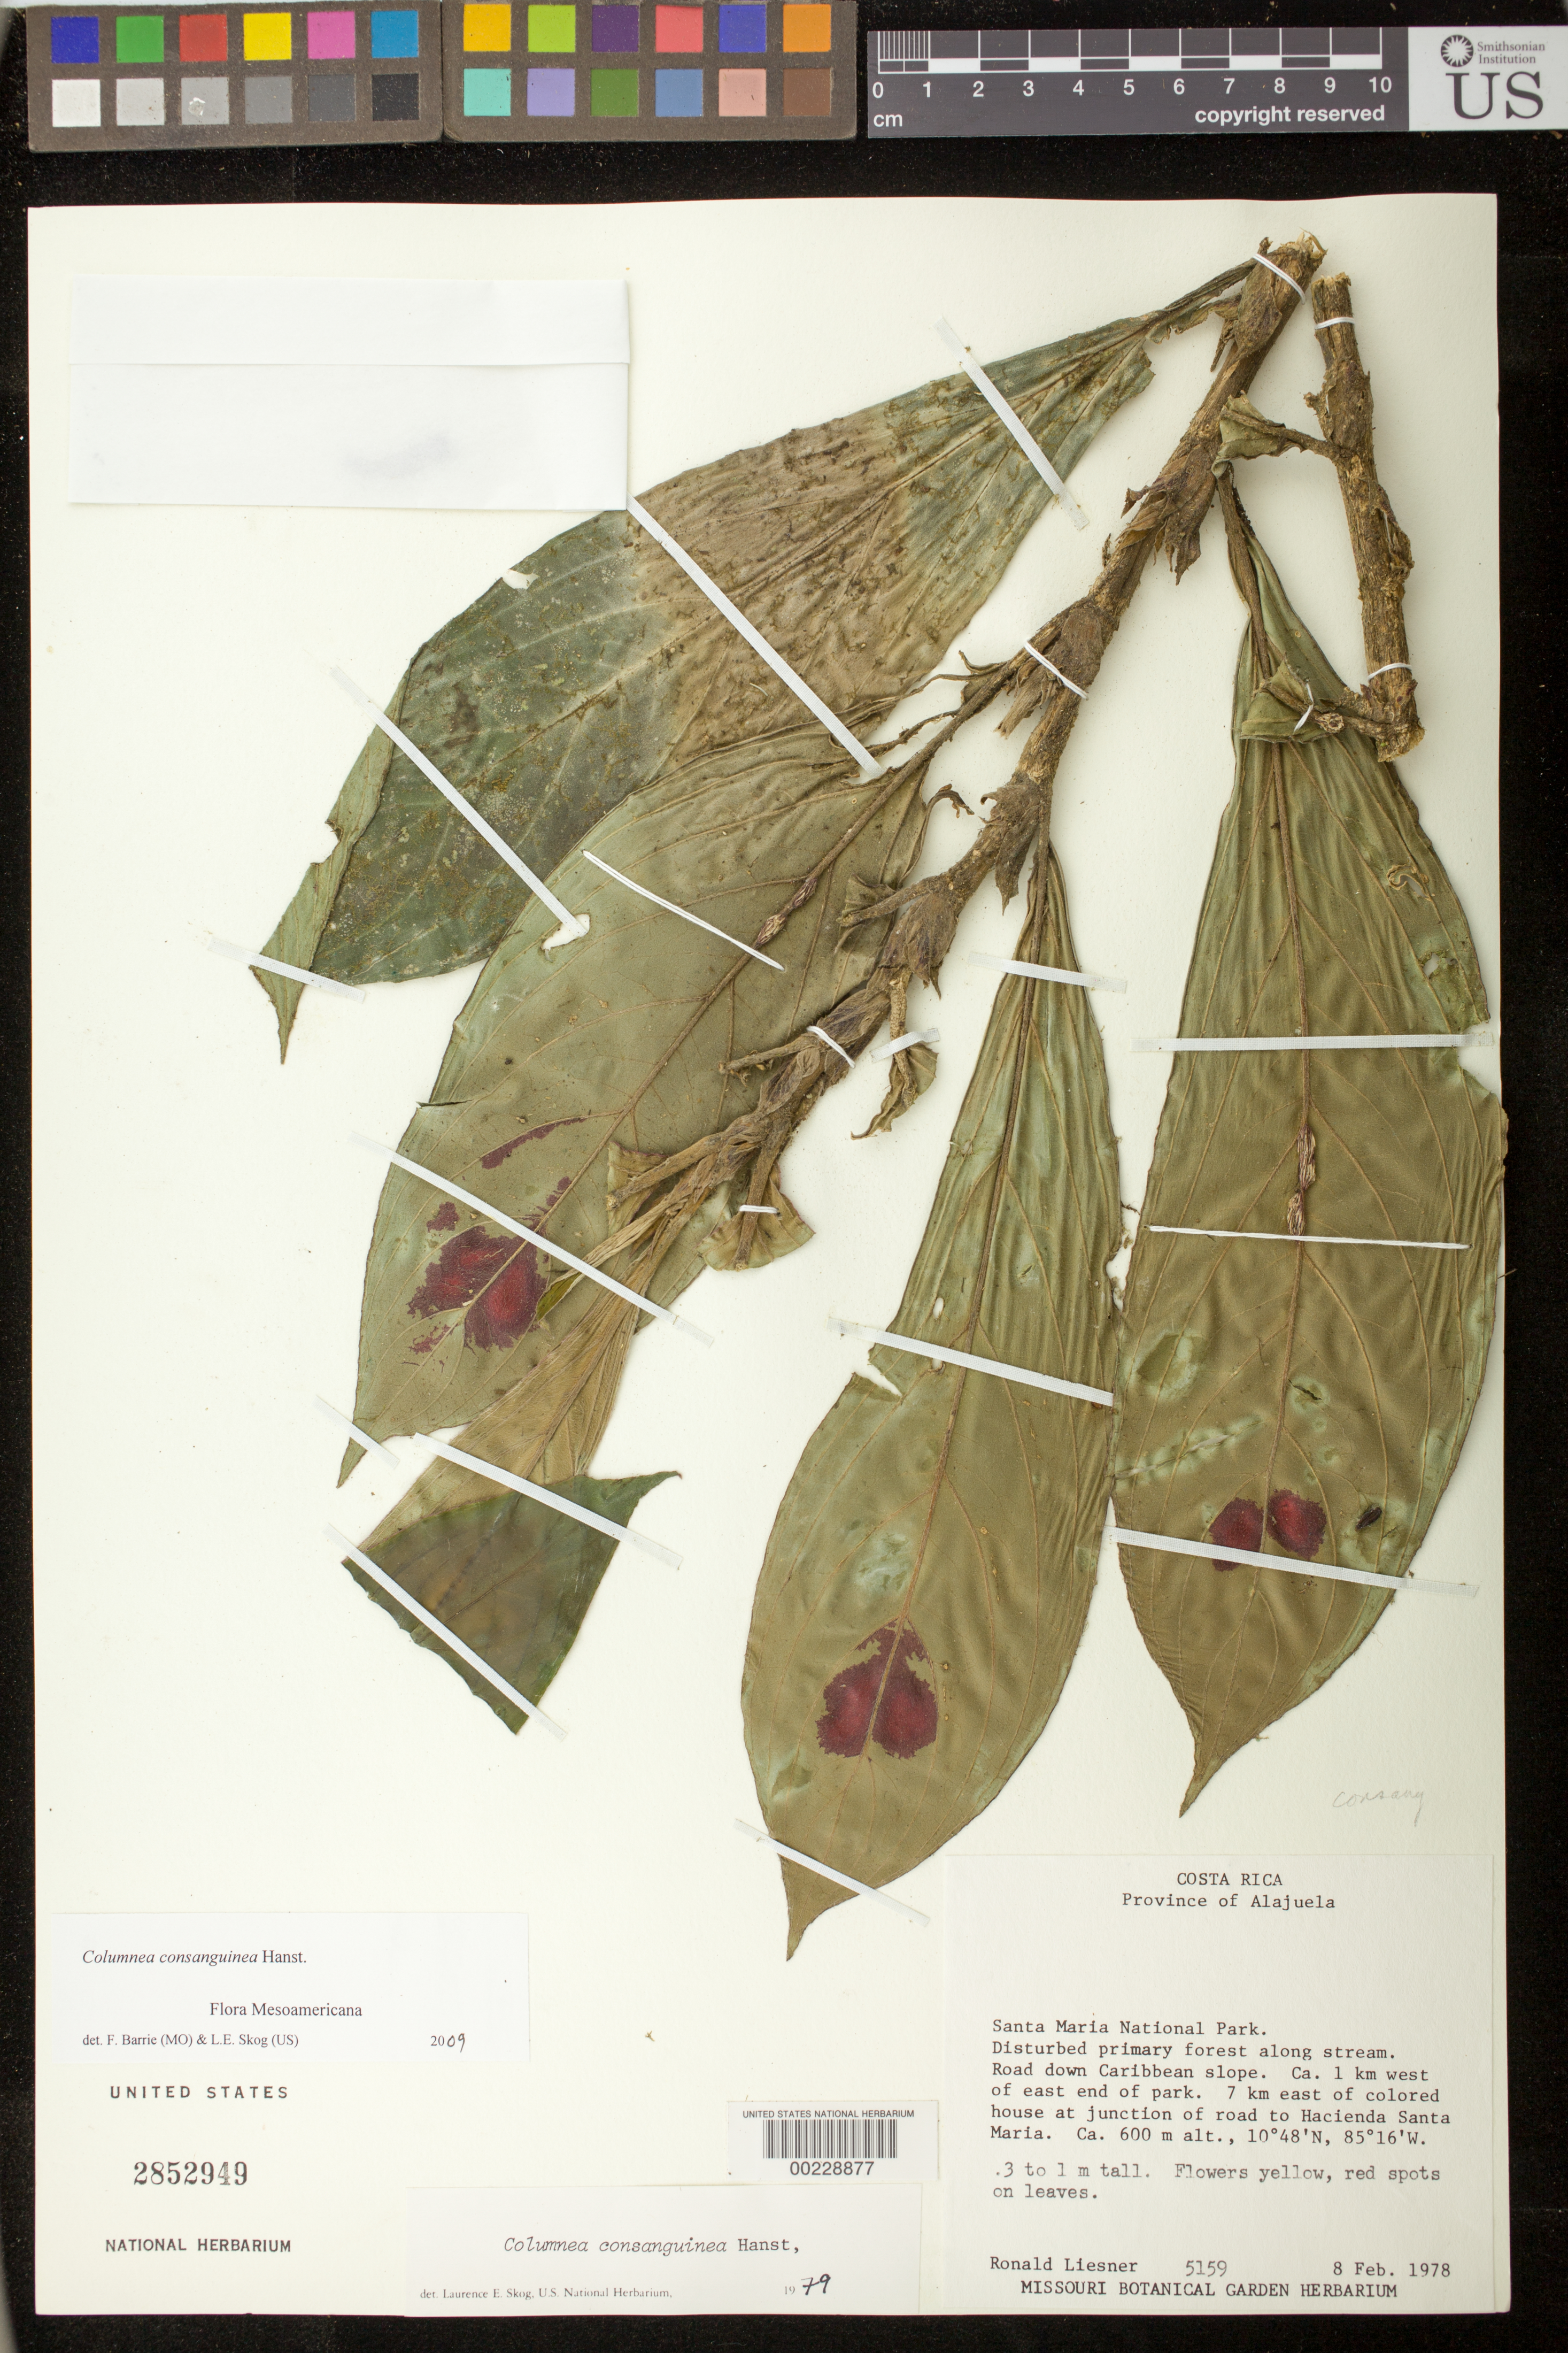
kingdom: Plantae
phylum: Tracheophyta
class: Magnoliopsida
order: Lamiales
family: Gesneriaceae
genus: Columnea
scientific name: Columnea consanguinea Hanst. var. consanguinea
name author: (Hanst.) Hanst.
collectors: R. L. Liesner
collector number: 5159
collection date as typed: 08 Feb 1978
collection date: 1978-02-08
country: Costa Rica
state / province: Alajuela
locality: Santa Maria National Park, road down Caribbean slope, ca 1 km W of east end of Park, 7km E of colored house at junction of ...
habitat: Disturbed primary forest along stream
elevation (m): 600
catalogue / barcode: US 2852949